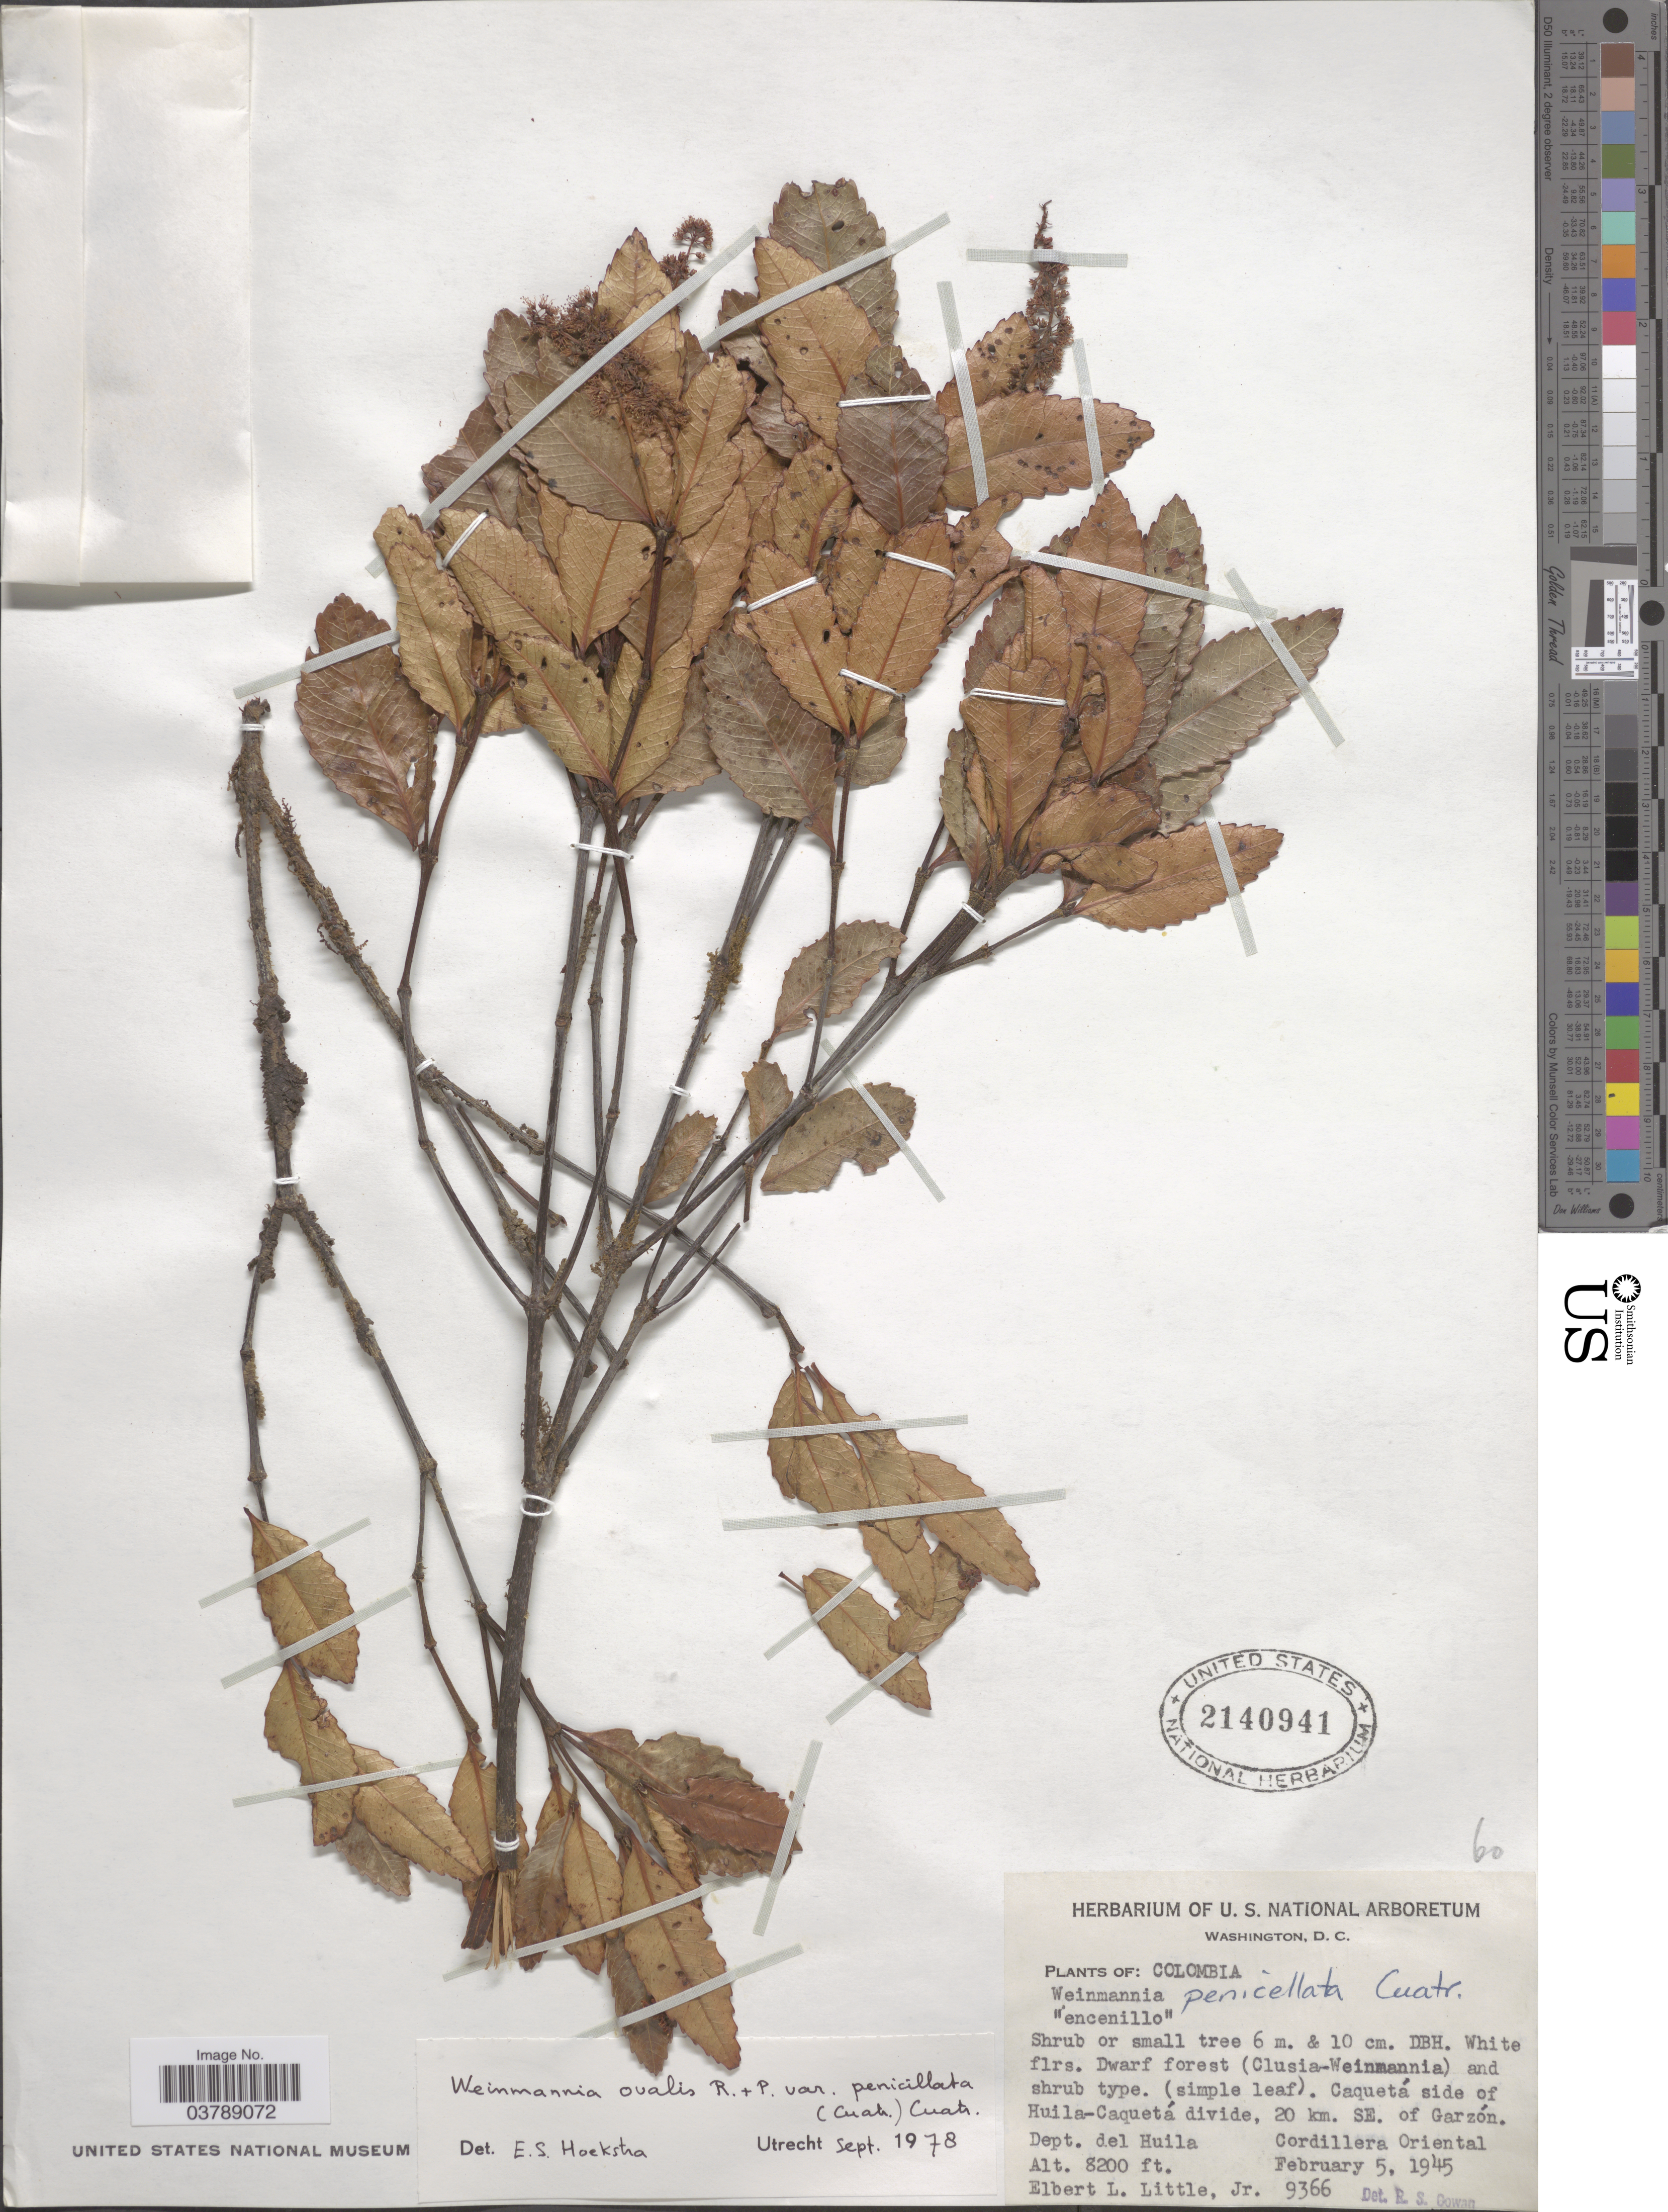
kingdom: Plantae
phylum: Tracheophyta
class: Magnoliopsida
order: Oxalidales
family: Cunoniaceae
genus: Weinmannia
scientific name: Weinmannia elliptica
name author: Kunth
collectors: E. L. Little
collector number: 9366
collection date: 1945-02-05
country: Colombia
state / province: Huila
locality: Caquetá side of Huila-Caquetá divide, 20 km. SE. of Garzón. Dept. del Huila, Cordillera Oriental.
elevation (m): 2499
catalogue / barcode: US 2140941